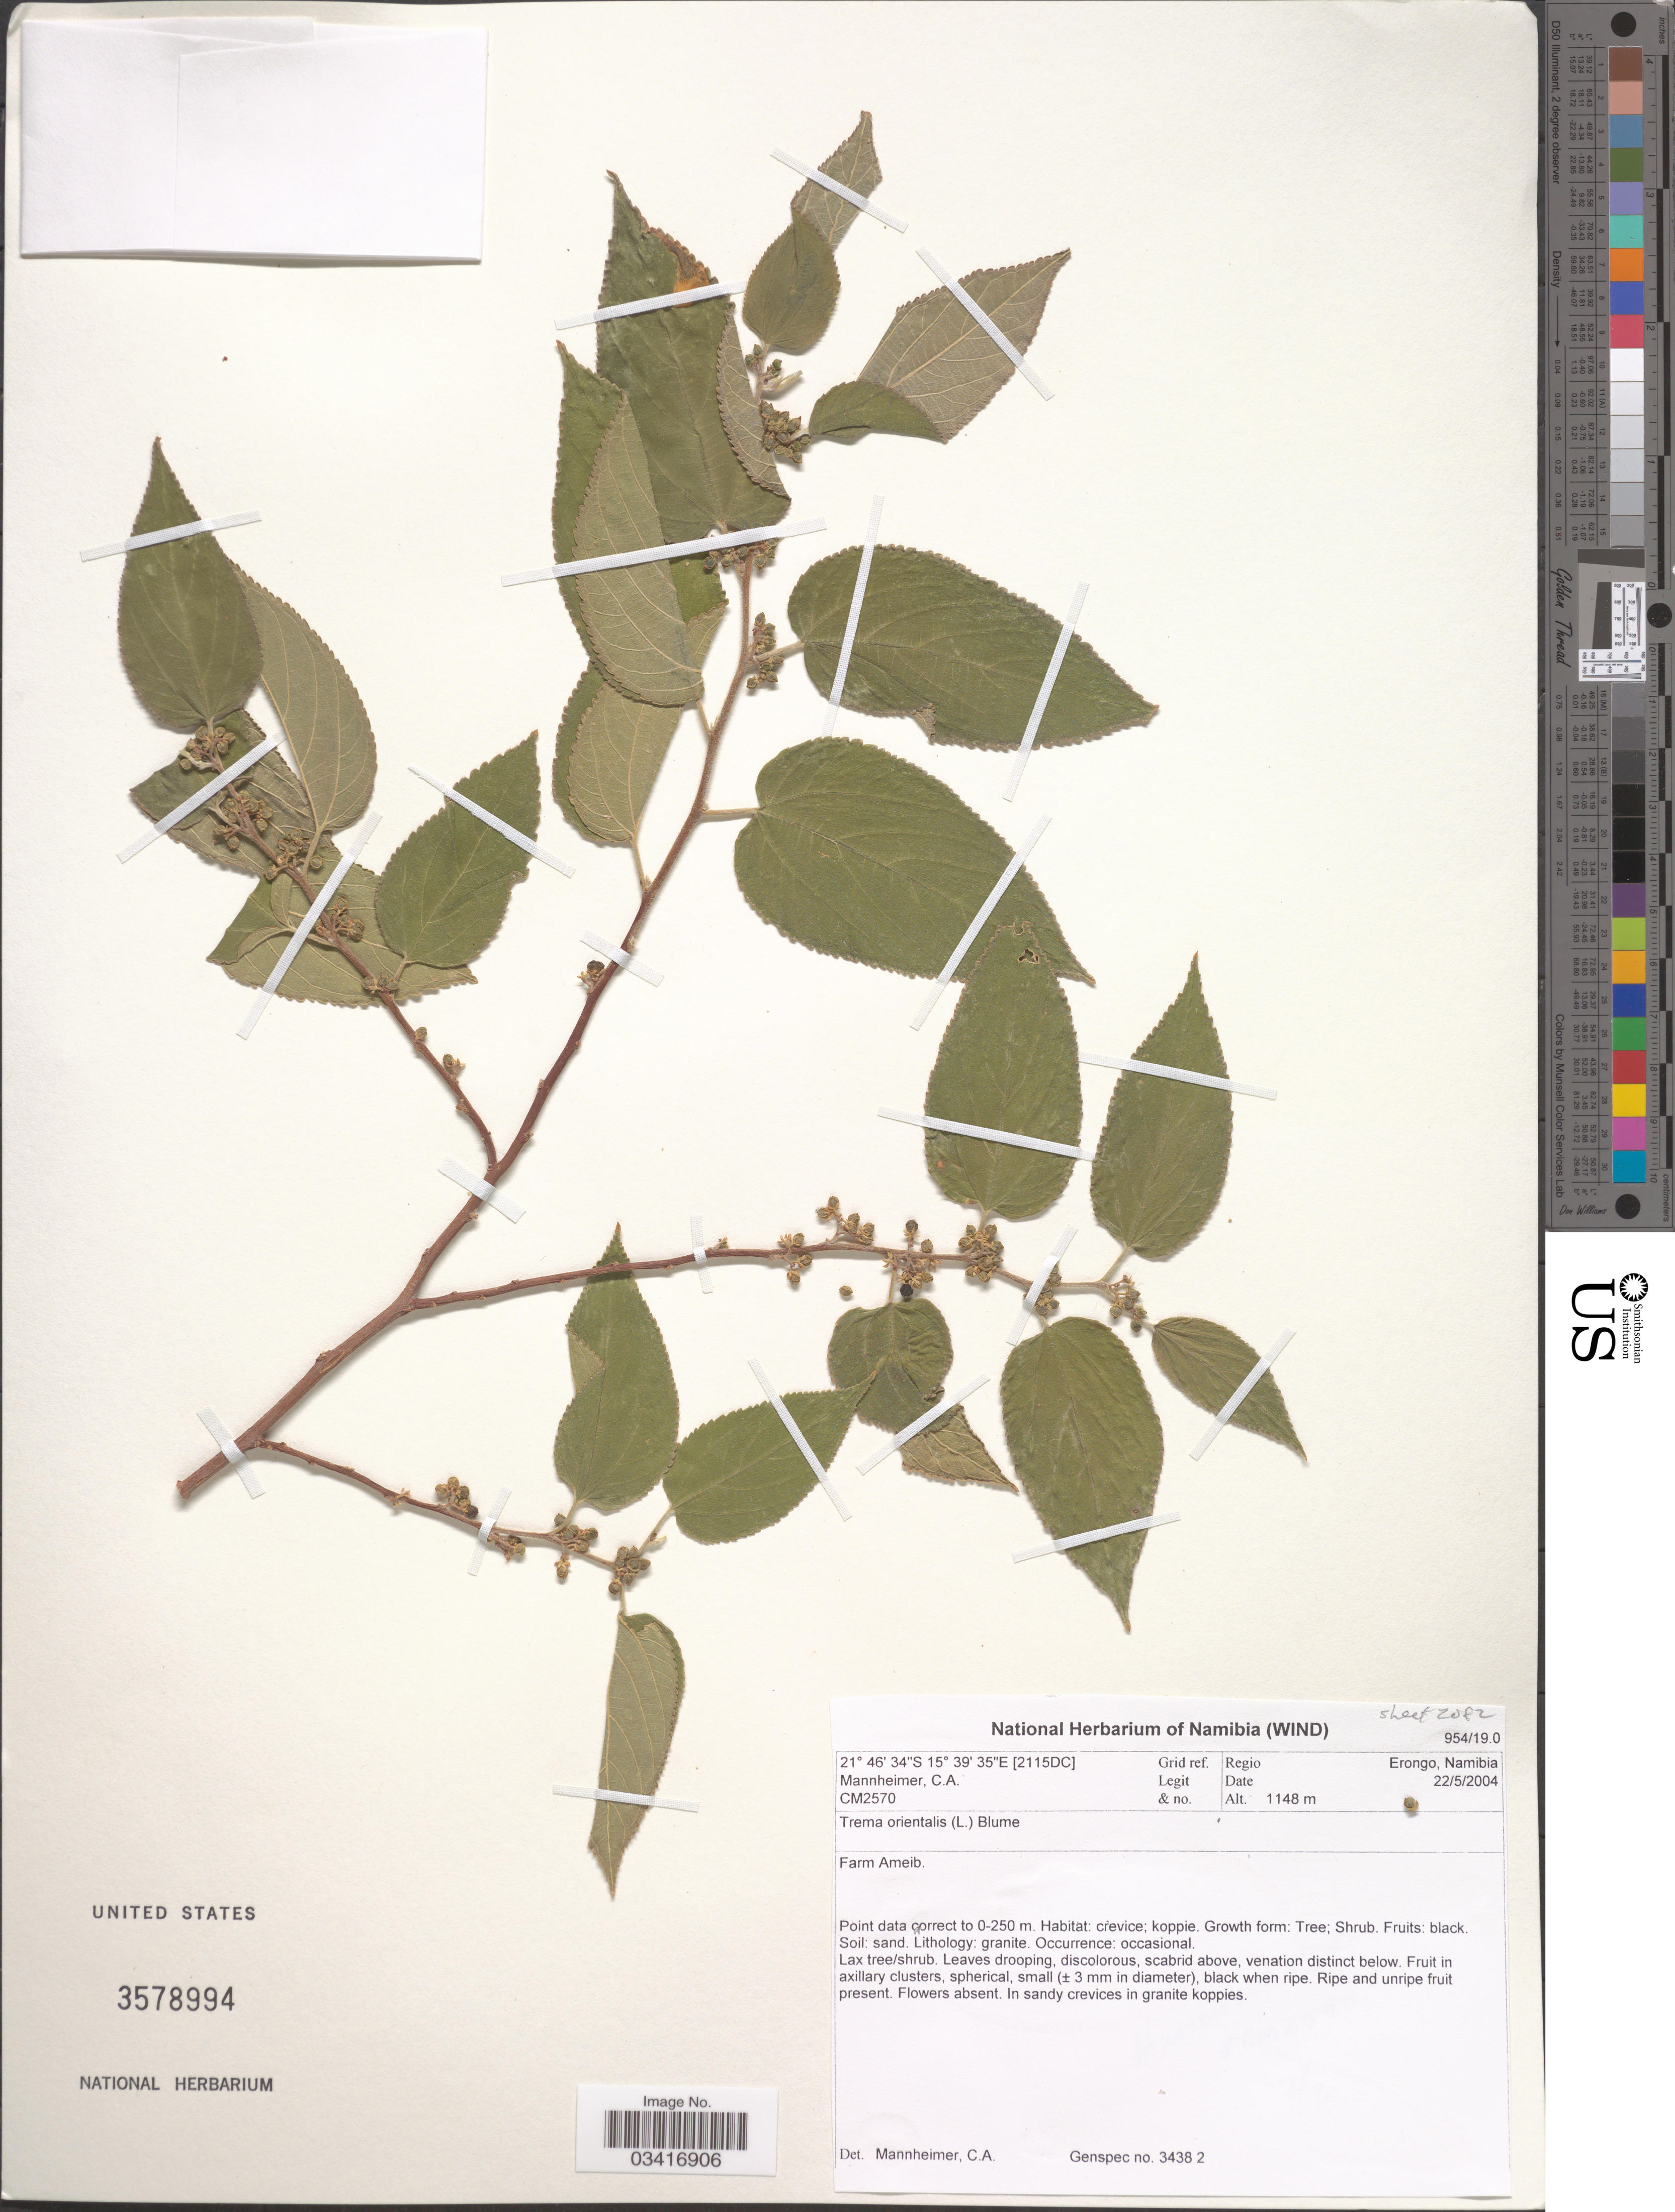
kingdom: Plantae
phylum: Tracheophyta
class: Magnoliopsida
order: Rosales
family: Cannabaceae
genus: Trema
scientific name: Trema orientale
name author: (L.) Blume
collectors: C. A. Mannheimer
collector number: CM2570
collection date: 2004-05-22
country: Namibia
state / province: Erongo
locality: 2115DC Grid ref. Farm Ameib.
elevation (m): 1148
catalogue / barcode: US 3578994